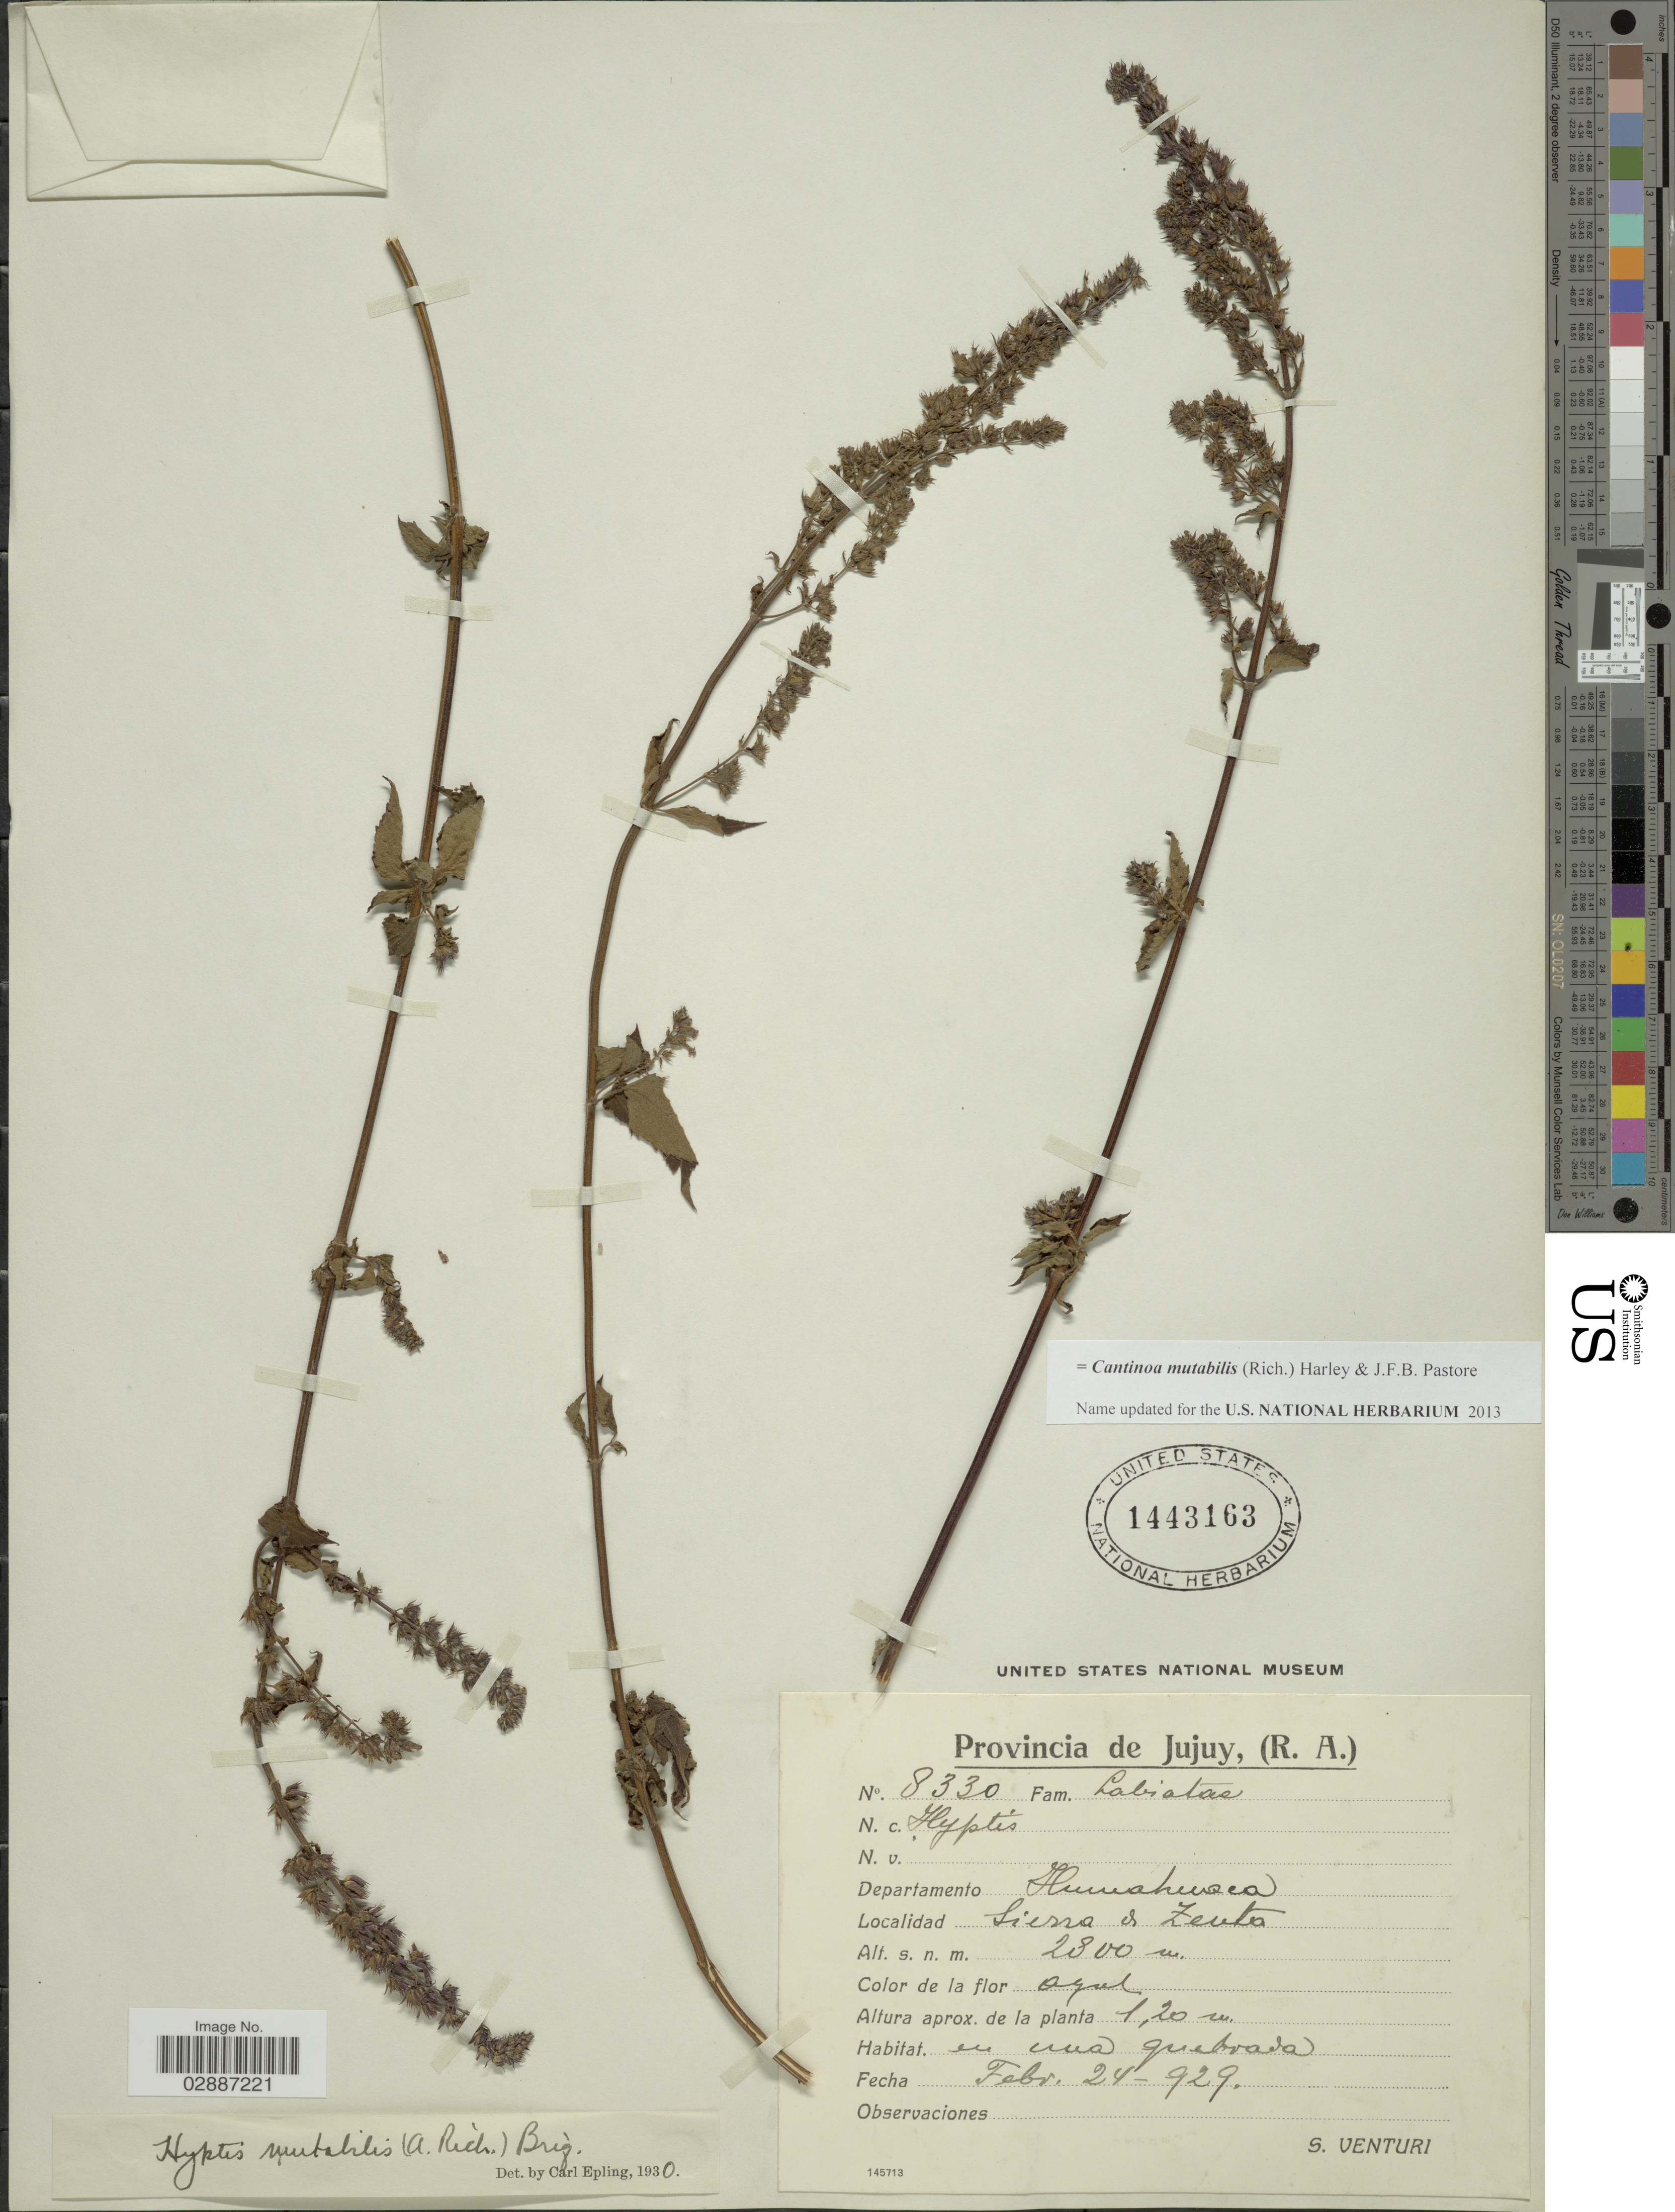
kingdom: Plantae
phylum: Tracheophyta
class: Magnoliopsida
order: Lamiales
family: Lamiaceae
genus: Cantinoa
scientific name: Cantinoa mutabilis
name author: (Epling) Harley & J.F.B. Pastore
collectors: S. Venturi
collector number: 8330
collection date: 1929-02-24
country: Argentina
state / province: Jujuy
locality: Departamento Humahuaca. Sierra de Zenta.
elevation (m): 2800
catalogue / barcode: US 1443163